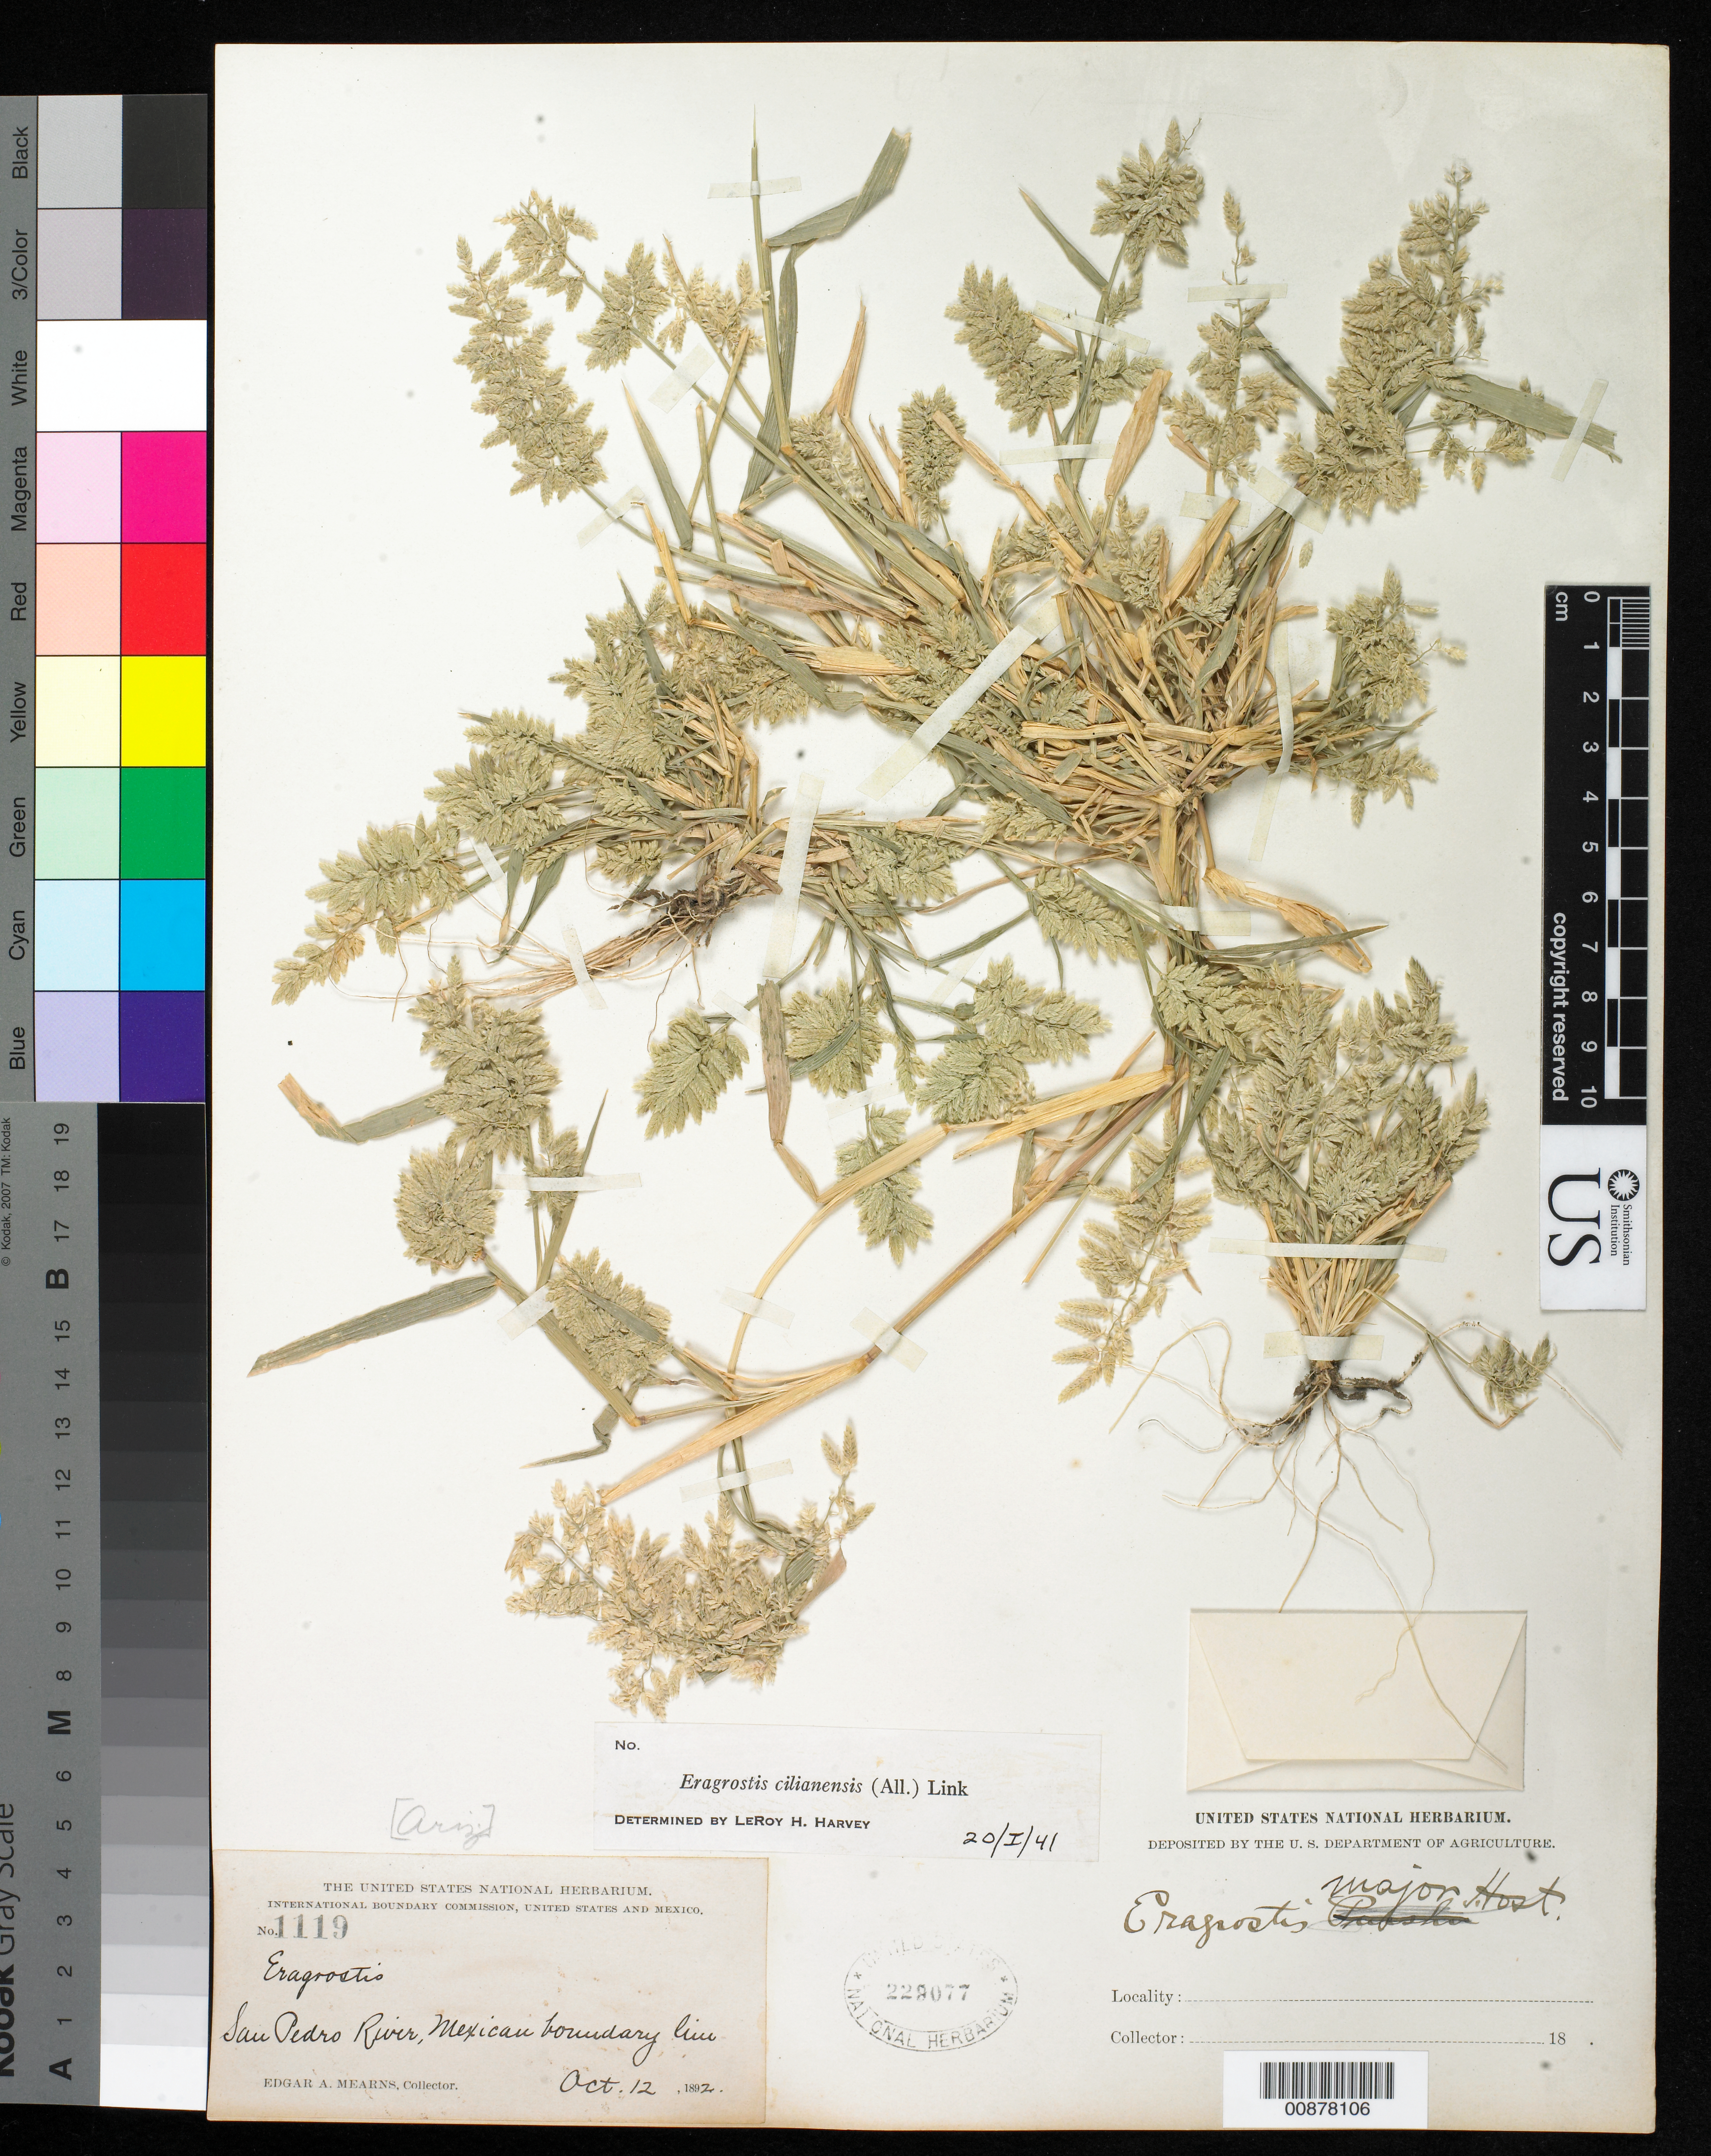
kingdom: Plantae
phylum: Tracheophyta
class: Liliopsida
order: Poales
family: Poaceae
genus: Eragrostis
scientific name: Eragrostis cilianensis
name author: (Bellardi) Vignolo ex Janch.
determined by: Harvey, L. H.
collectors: E. A. Mearns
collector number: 1119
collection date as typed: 12 Oct 1892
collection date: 1892-10-12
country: United States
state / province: Arizona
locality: San Pedro River, Mexican Boundary Line.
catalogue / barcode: US 229077